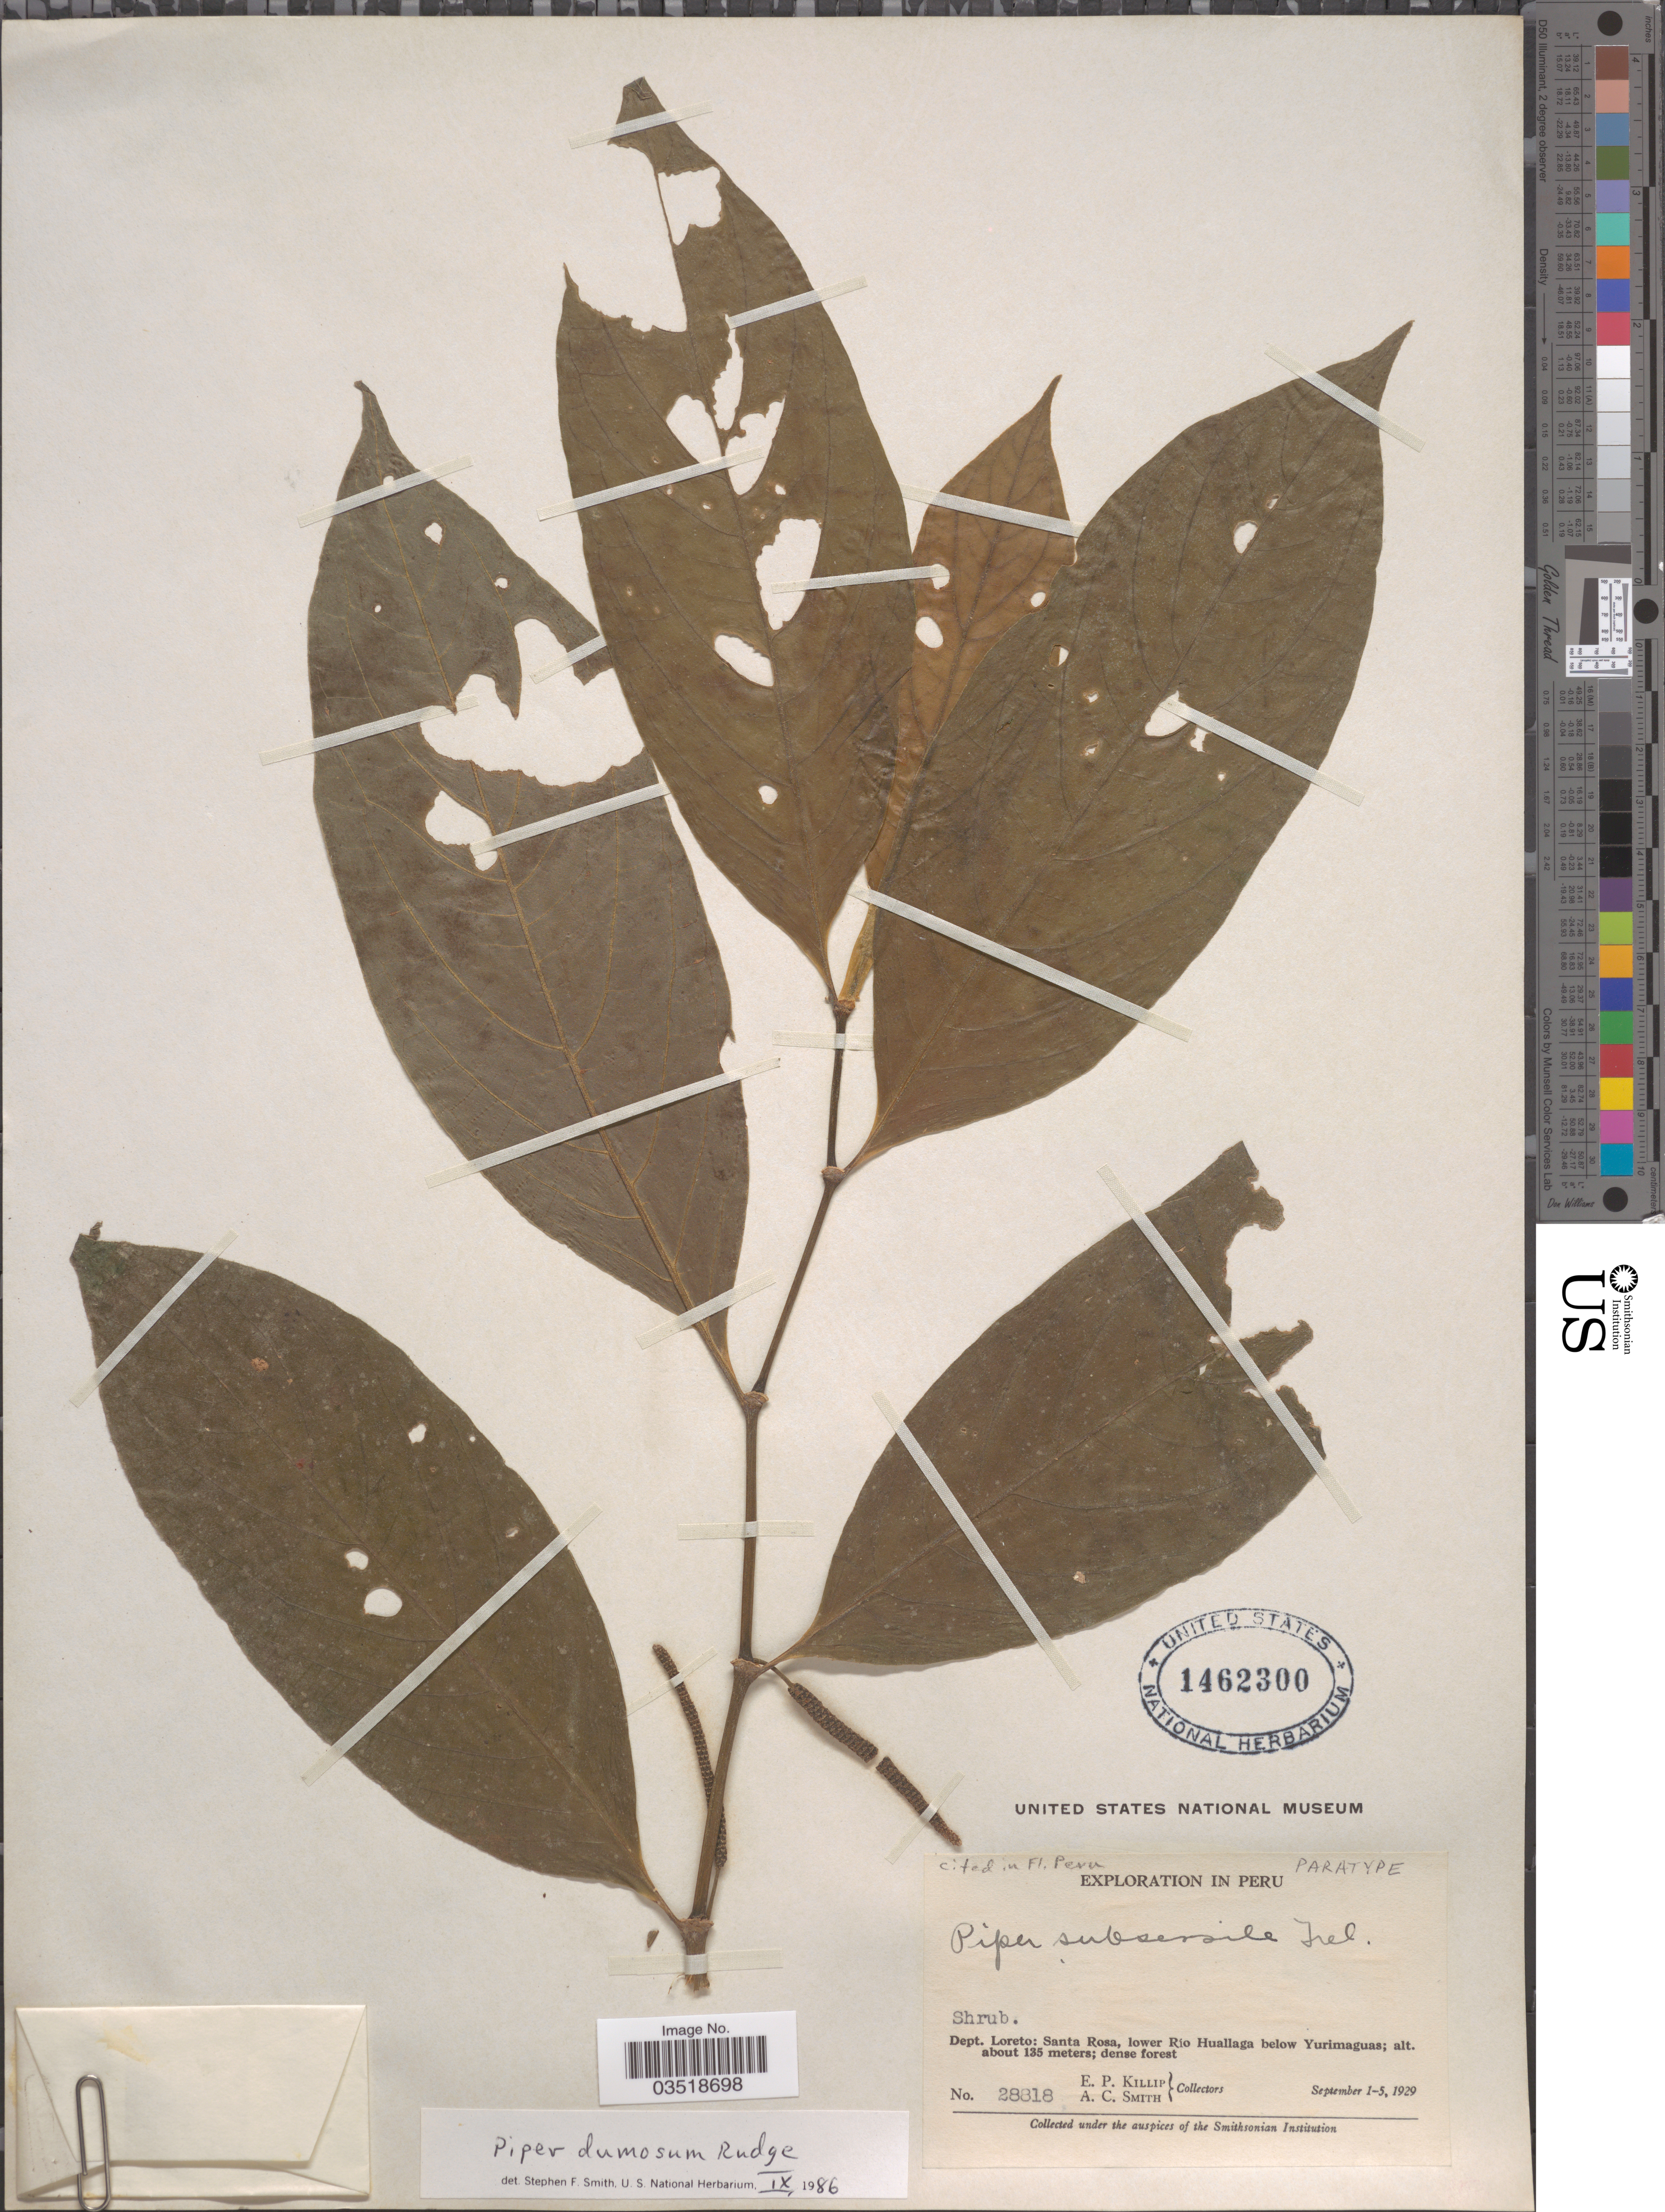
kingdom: Plantae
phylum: Tracheophyta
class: Magnoliopsida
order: Piperales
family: Piperaceae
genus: Piper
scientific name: Piper subsessile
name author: Trel. in J.F. Macbr.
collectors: E. P. Killip & A. C. Smith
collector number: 28818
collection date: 1929-09-01/1929-09-05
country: Peru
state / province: Loreto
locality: Dept. Loreto: Santa Rosa, lower Río Huallaga below Yurimaguas.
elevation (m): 135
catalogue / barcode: US 1462300